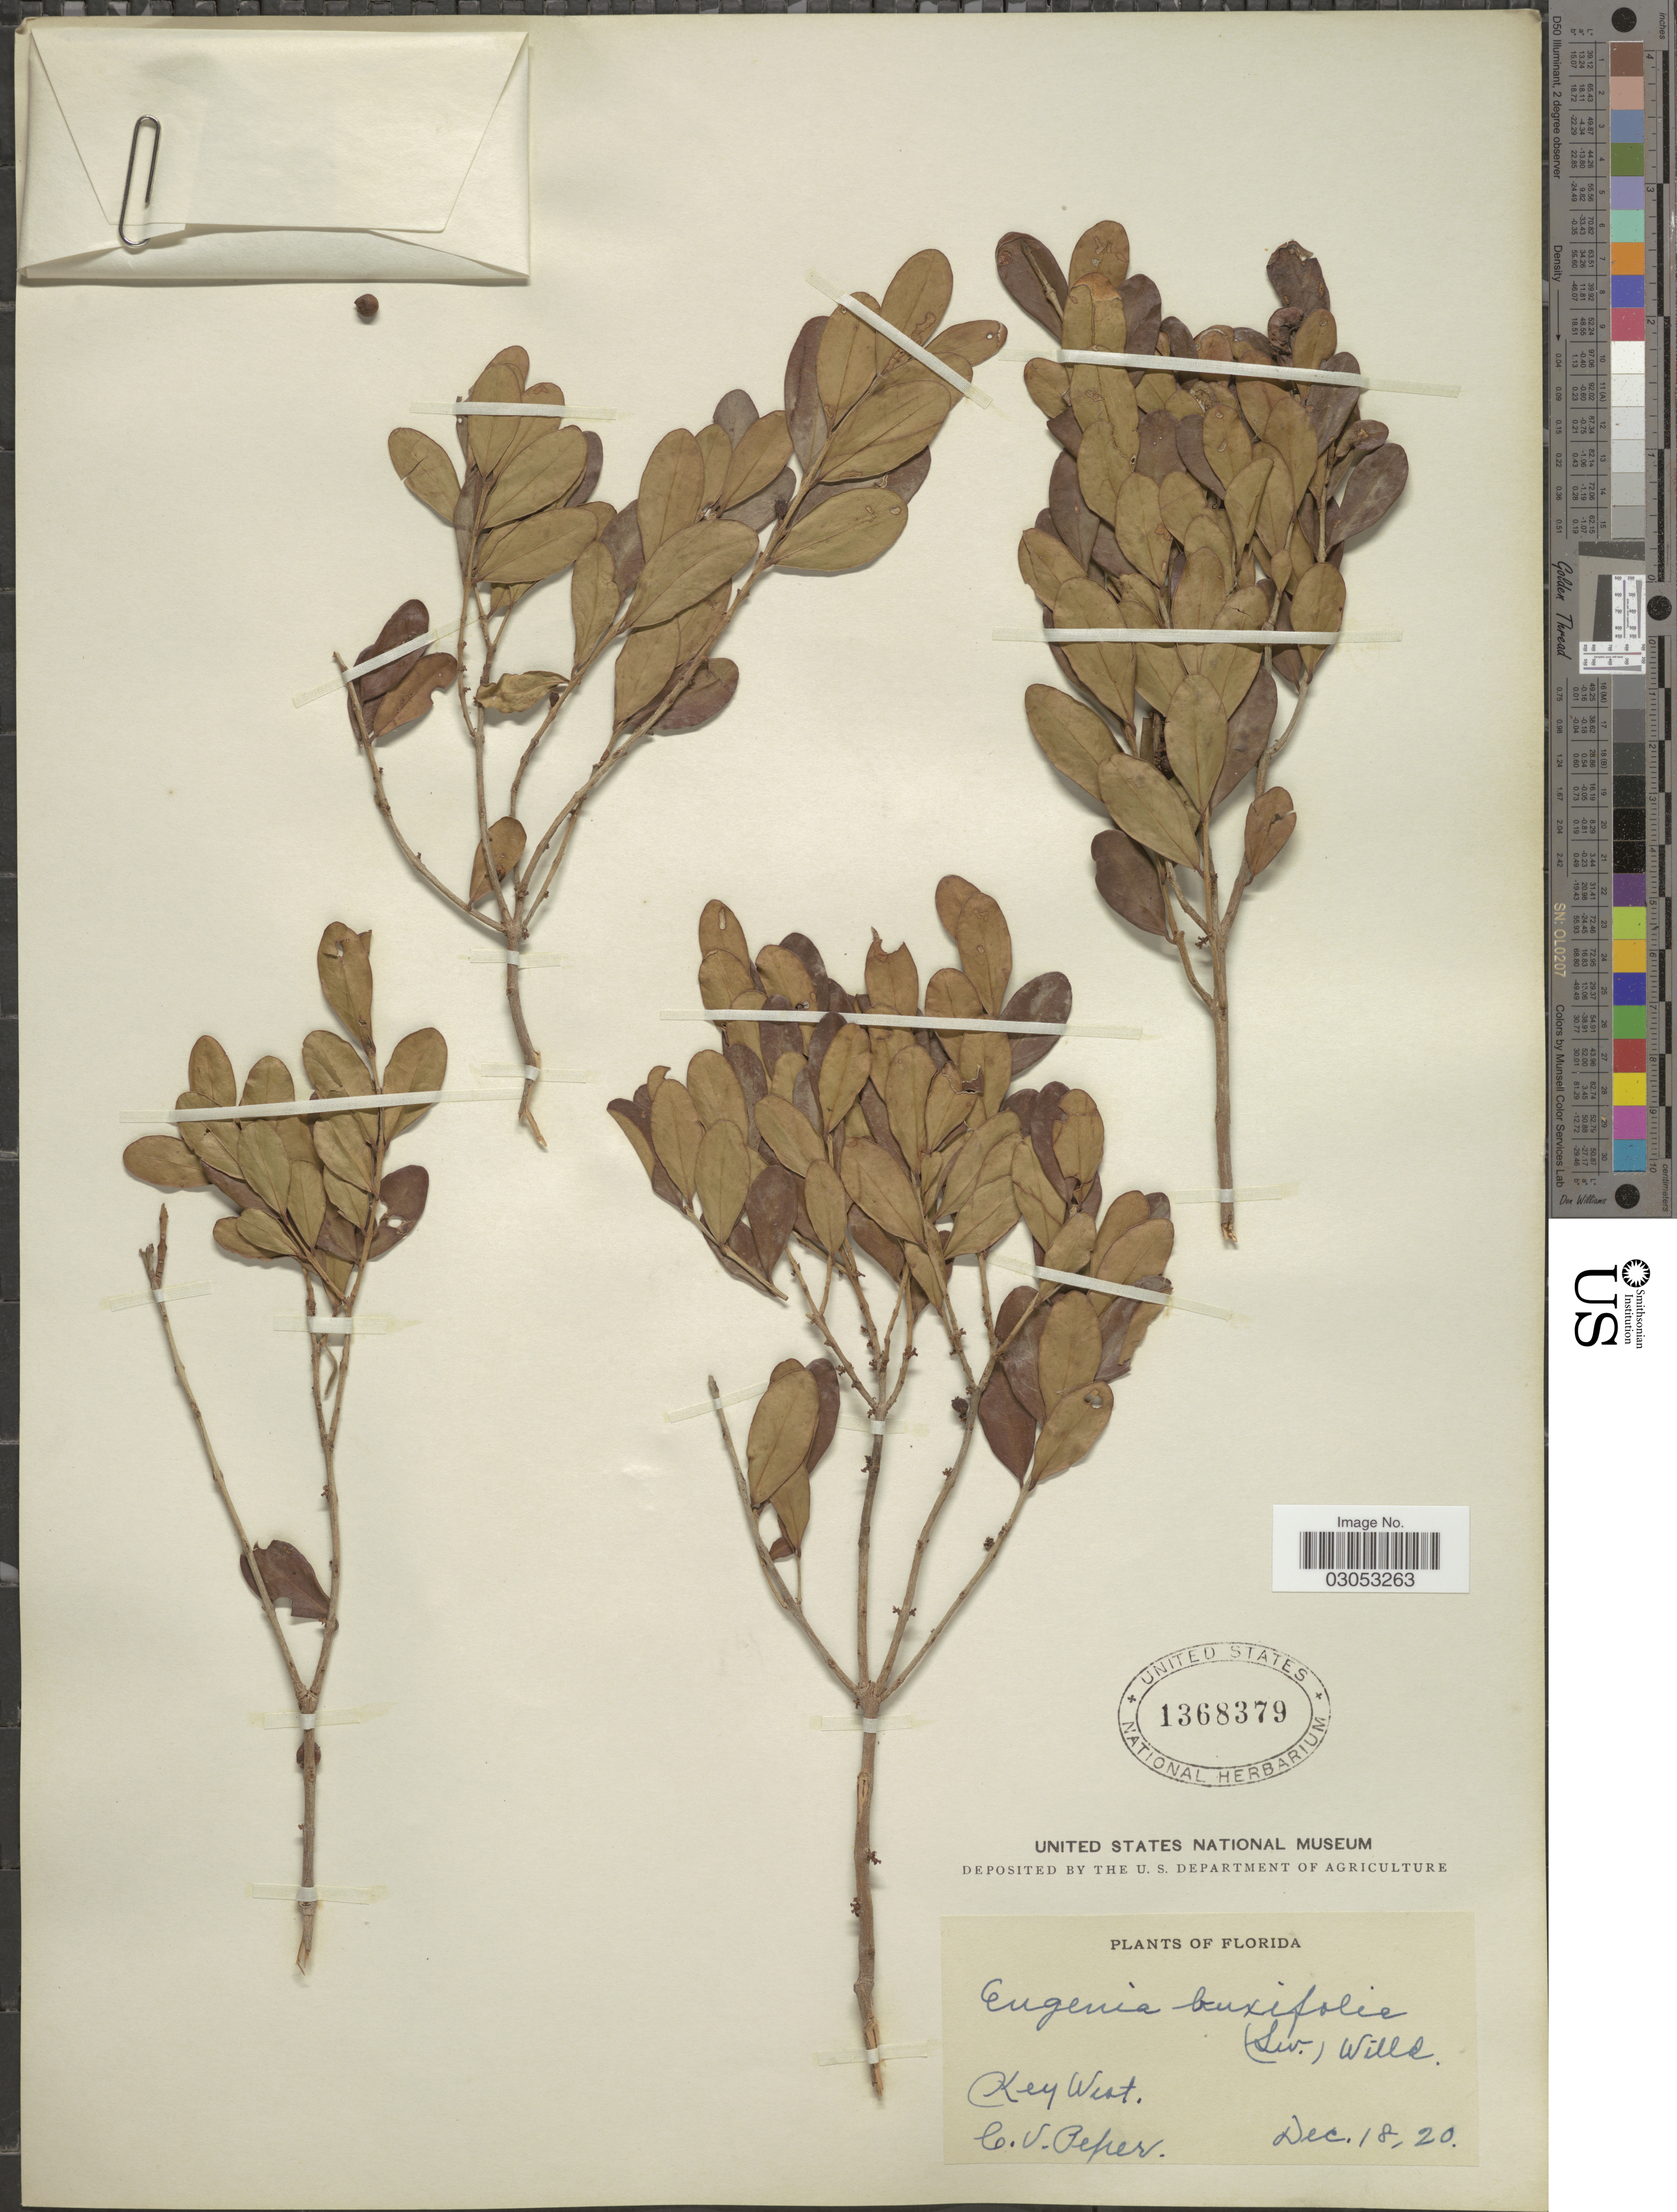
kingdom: Plantae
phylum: Tracheophyta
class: Magnoliopsida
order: Myrtales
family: Myrtaceae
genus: Eugenia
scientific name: Eugenia foetida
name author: Pers.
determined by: Strong, Mark T., (BOT), Smithsonian Institution - National Museum of Natural History (UNITED STATES)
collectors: C. V. Piper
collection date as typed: Transcribed d/m/y: 18/12/20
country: United States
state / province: Florida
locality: Key West.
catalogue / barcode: US 1368379